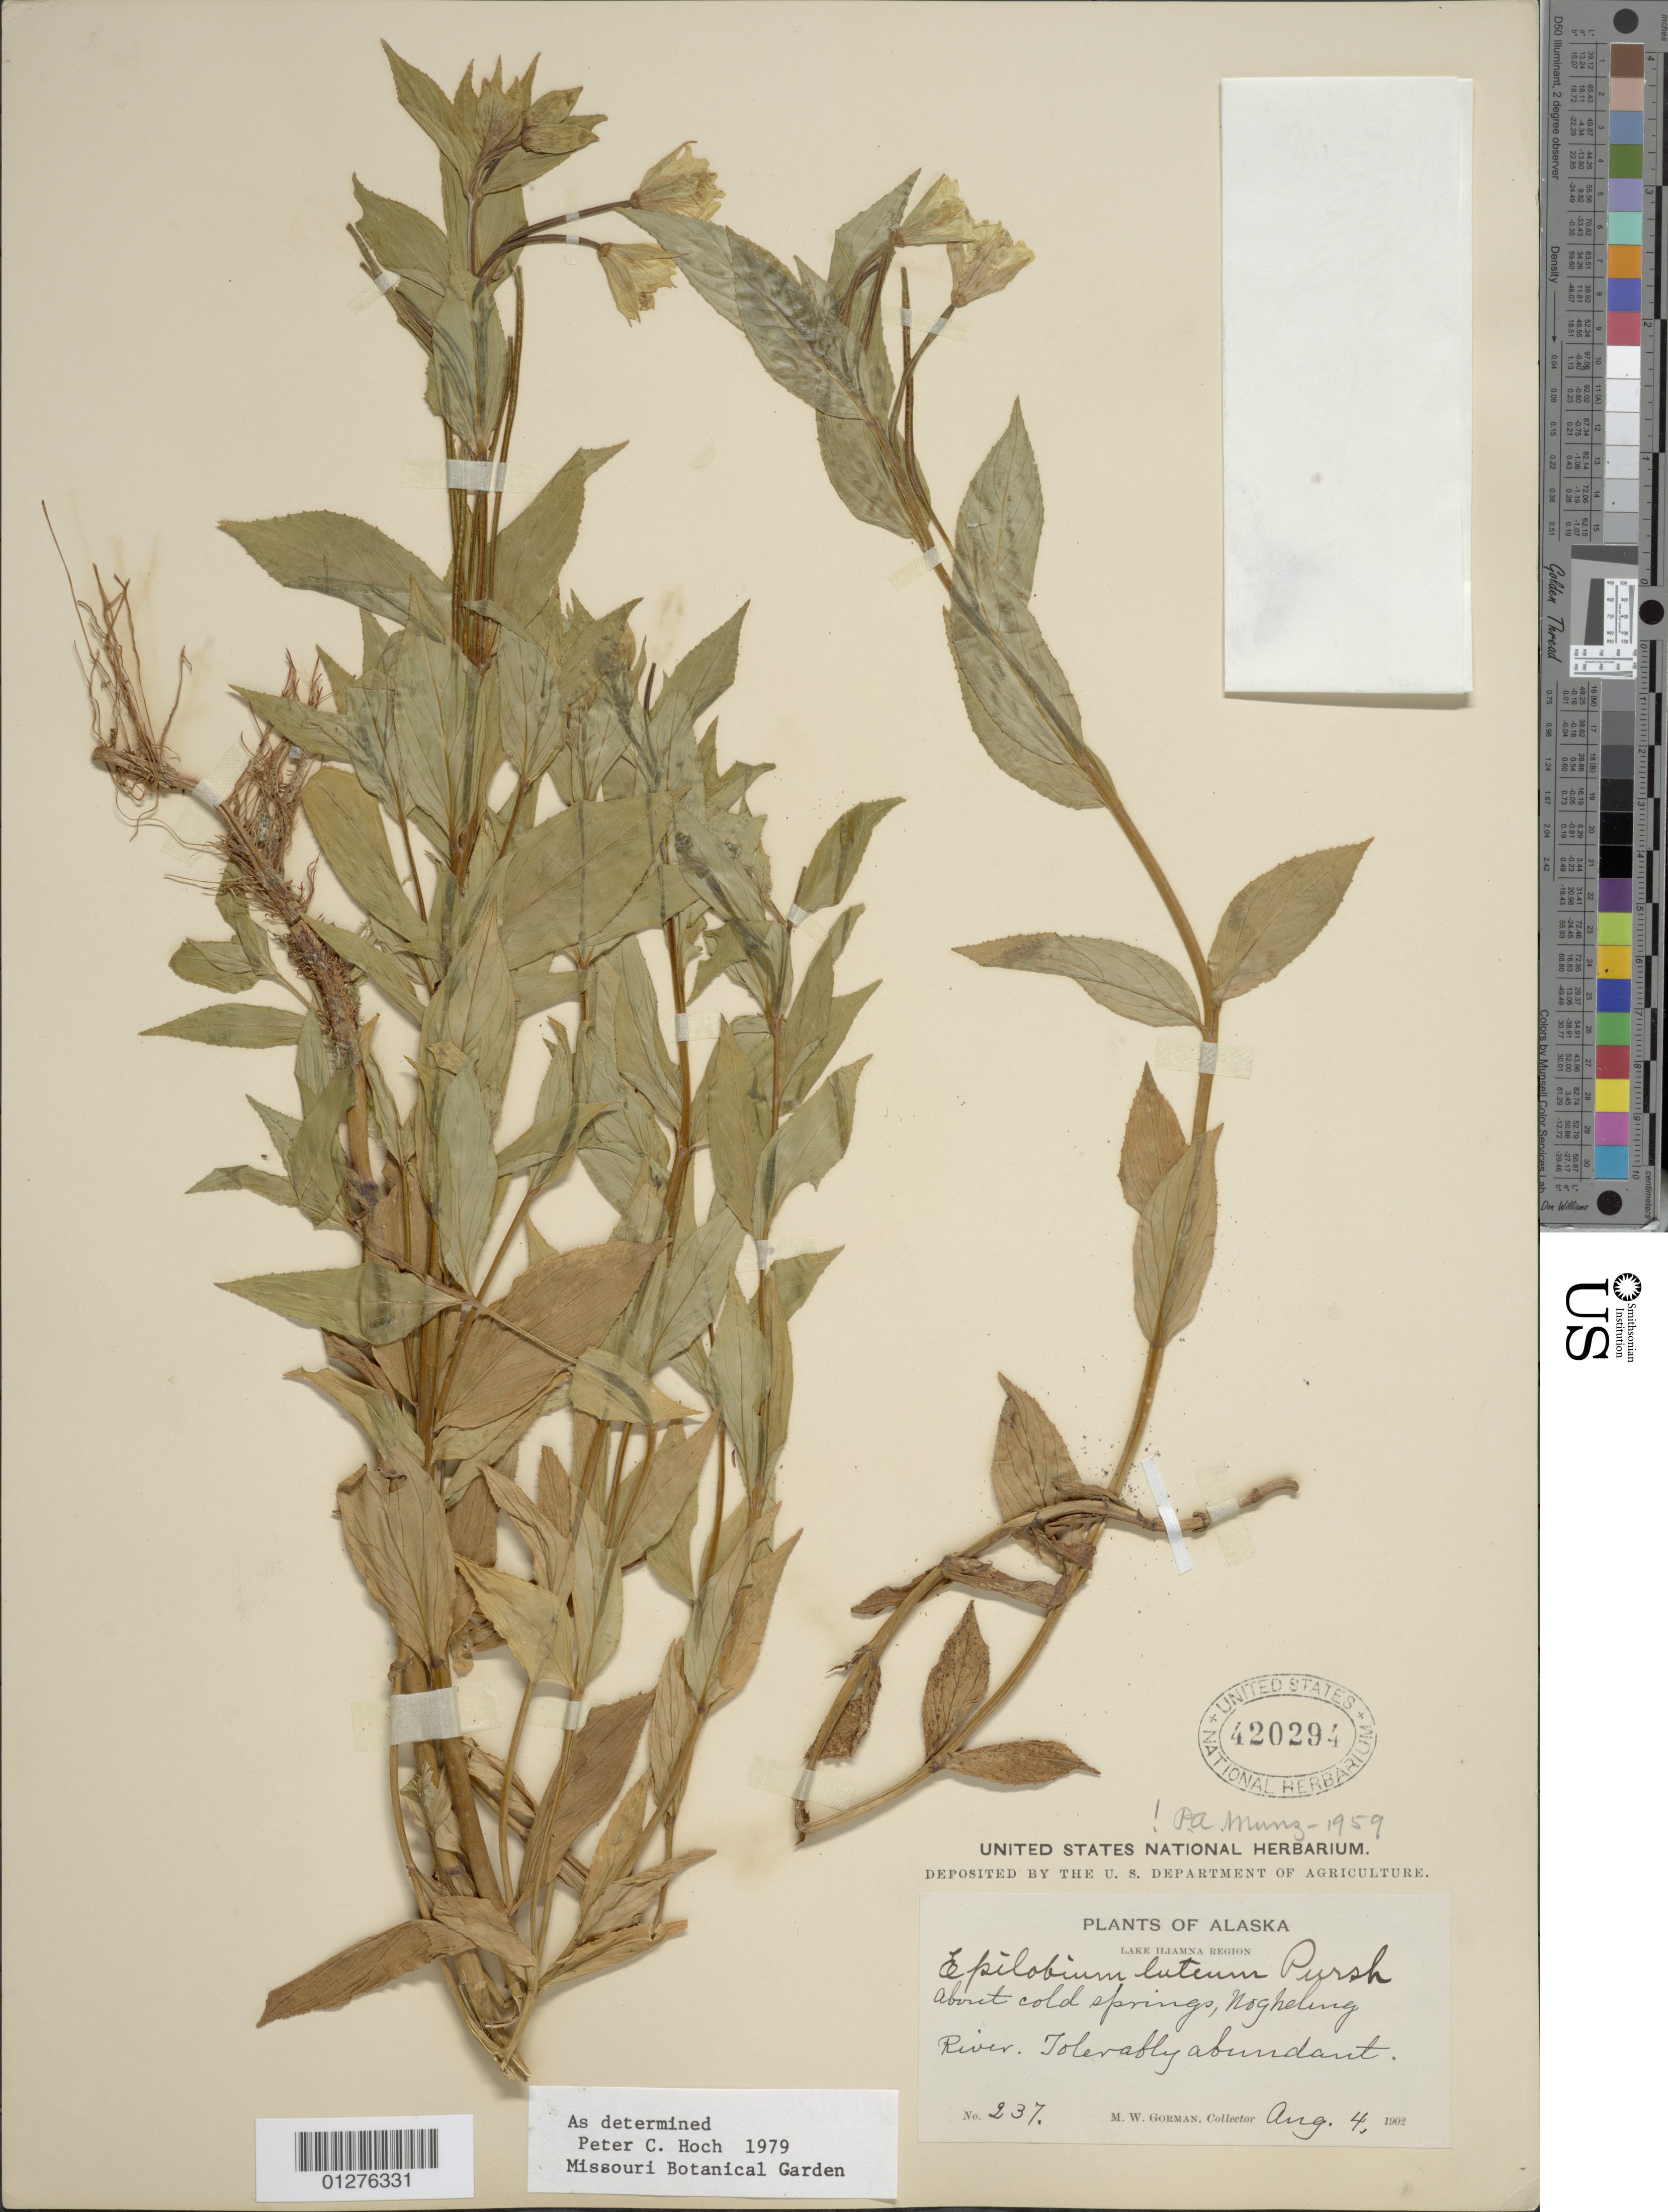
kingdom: Plantae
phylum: Tracheophyta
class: Magnoliopsida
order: Myrtales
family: Onagraceae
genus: Epilobium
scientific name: Epilobium luteum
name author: Pursh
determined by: Hoch, P. C.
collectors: M. W. Gorman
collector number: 237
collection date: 1902-08-04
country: United States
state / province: Alaska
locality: Lake Iliama Region, about Cold Springs, Nogheling River.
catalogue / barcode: US 420294